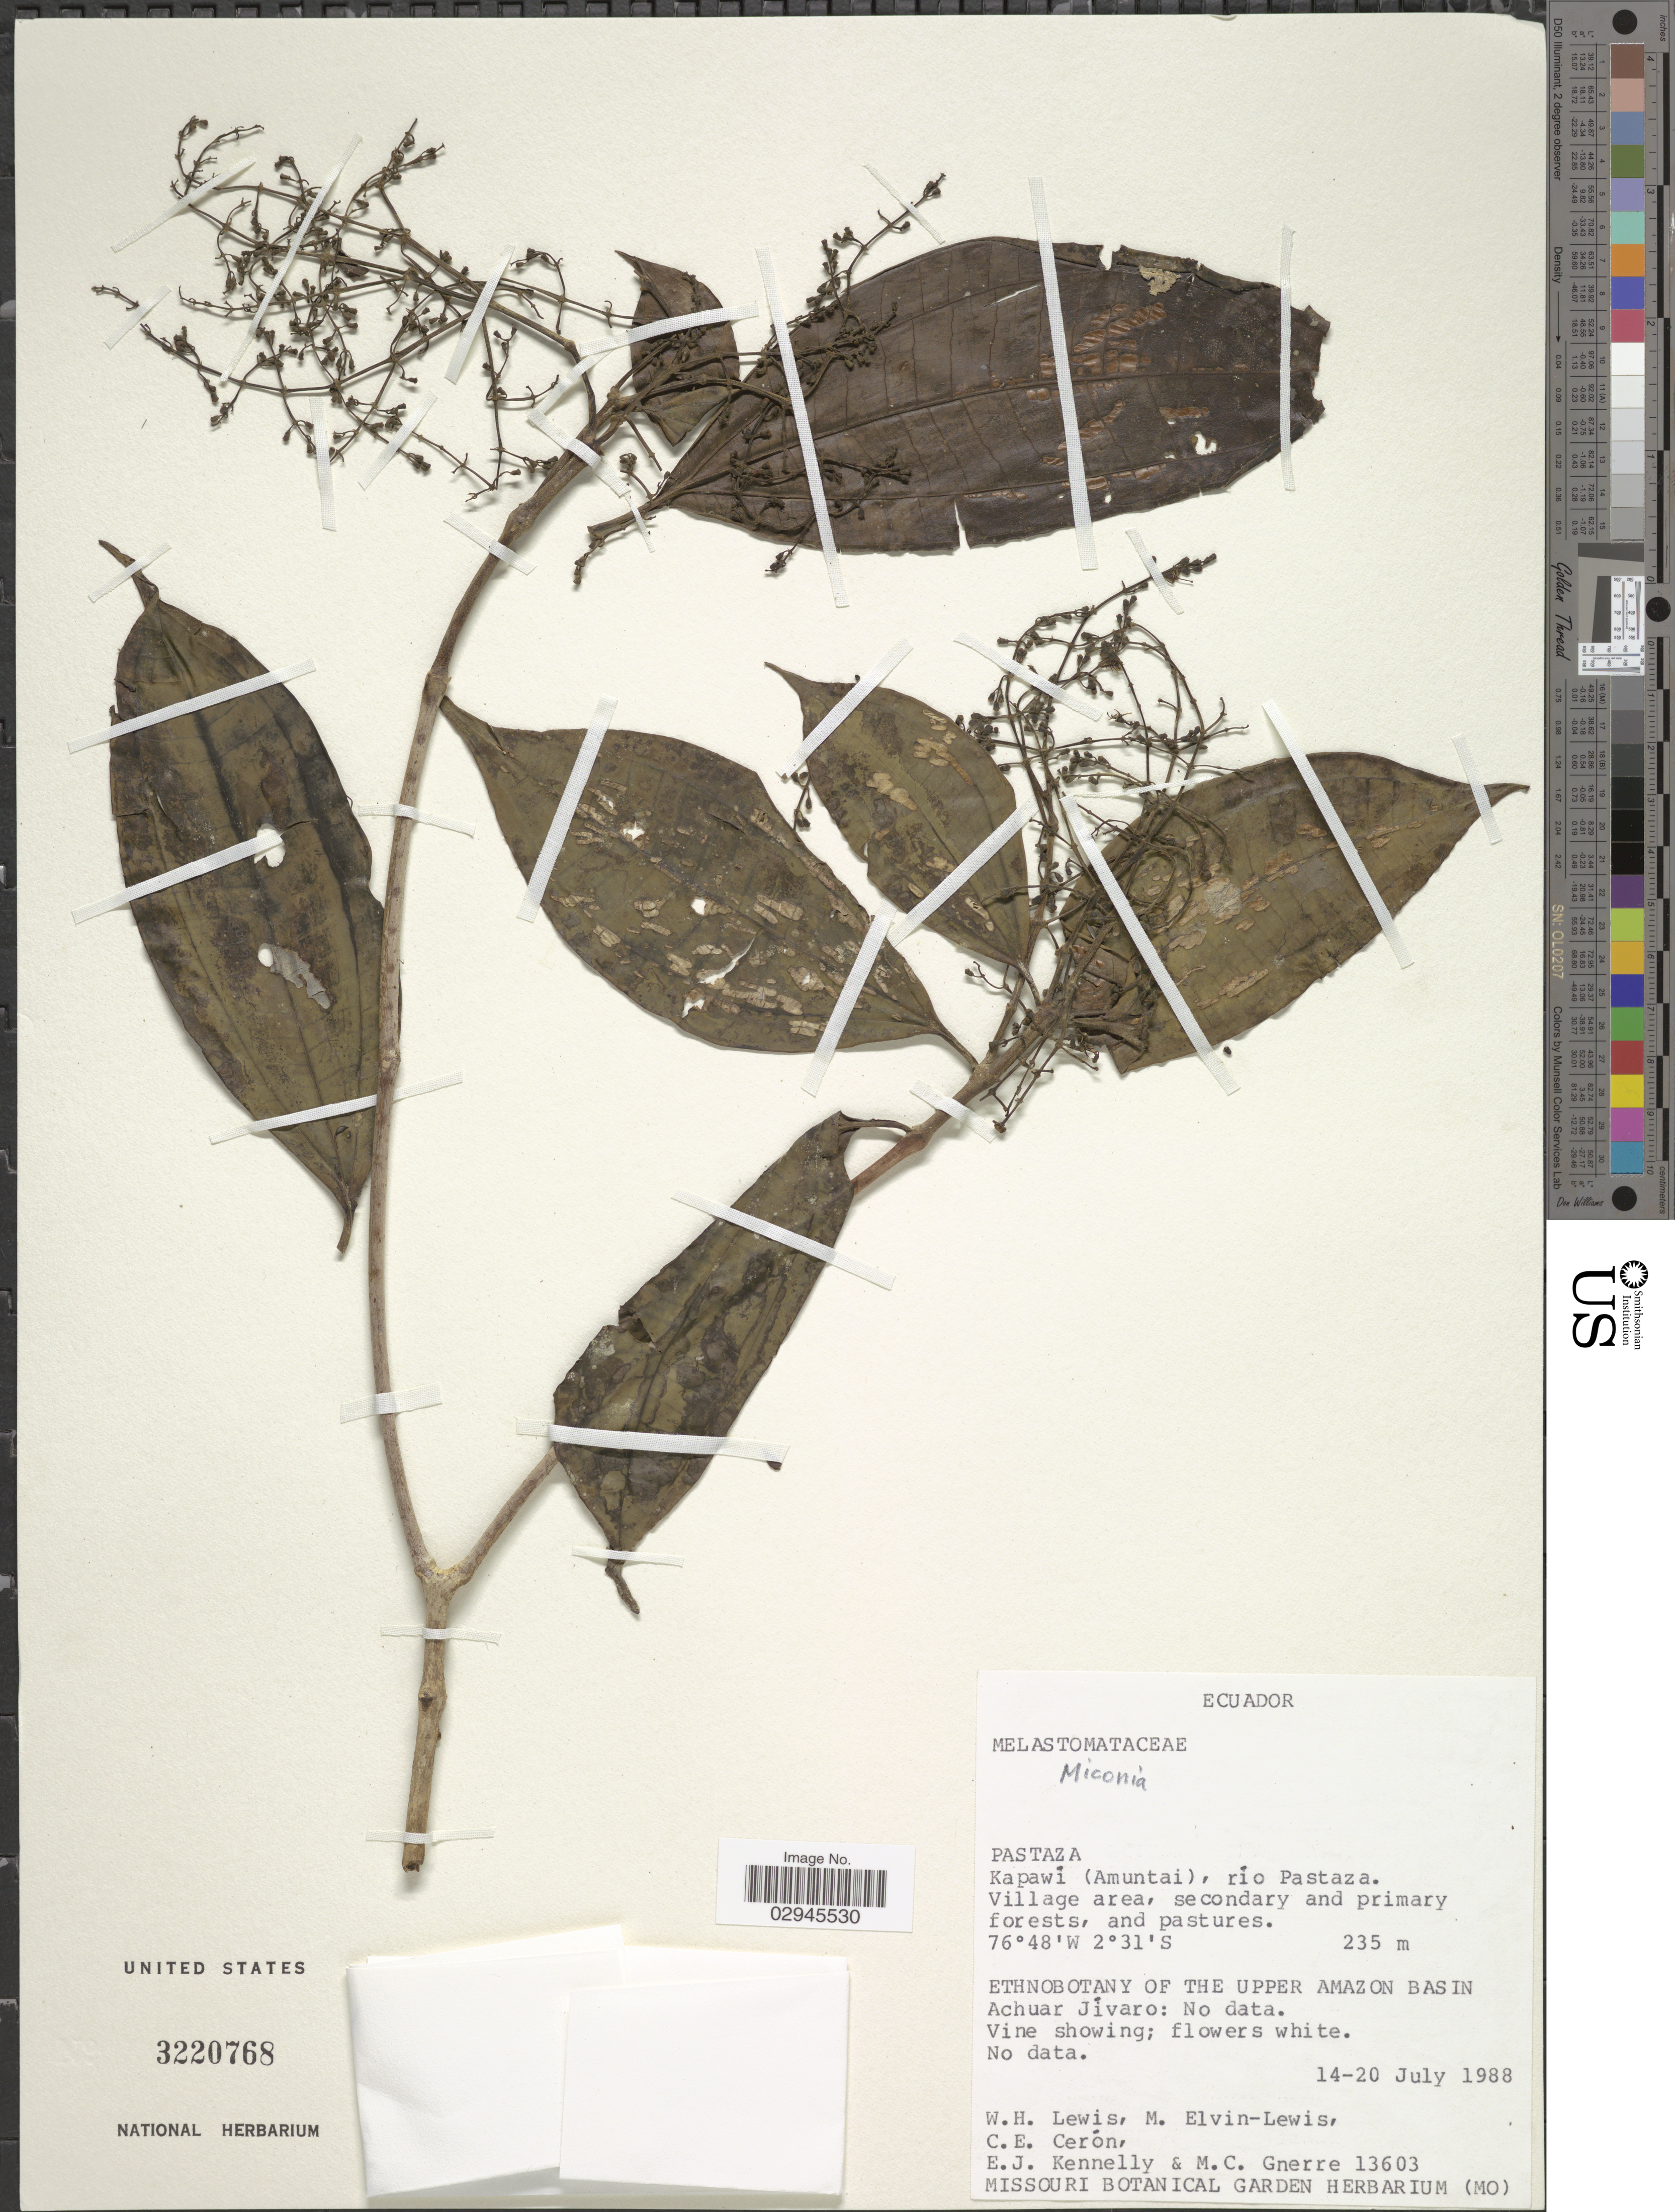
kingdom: Plantae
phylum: Tracheophyta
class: Magnoliopsida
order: Myrtales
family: Melastomataceae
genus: Miconia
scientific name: Miconia sp.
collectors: W. H. Lewis, M. Elvin-Lewis, C. E. Cerón M., E. Kennelly & M. Gnerre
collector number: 13603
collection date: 1988-07-14/1988-07-20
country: Ecuador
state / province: Pastaza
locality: Kapawí (Amuntai), río Pastaza. Village area.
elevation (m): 235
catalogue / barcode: US 3220768